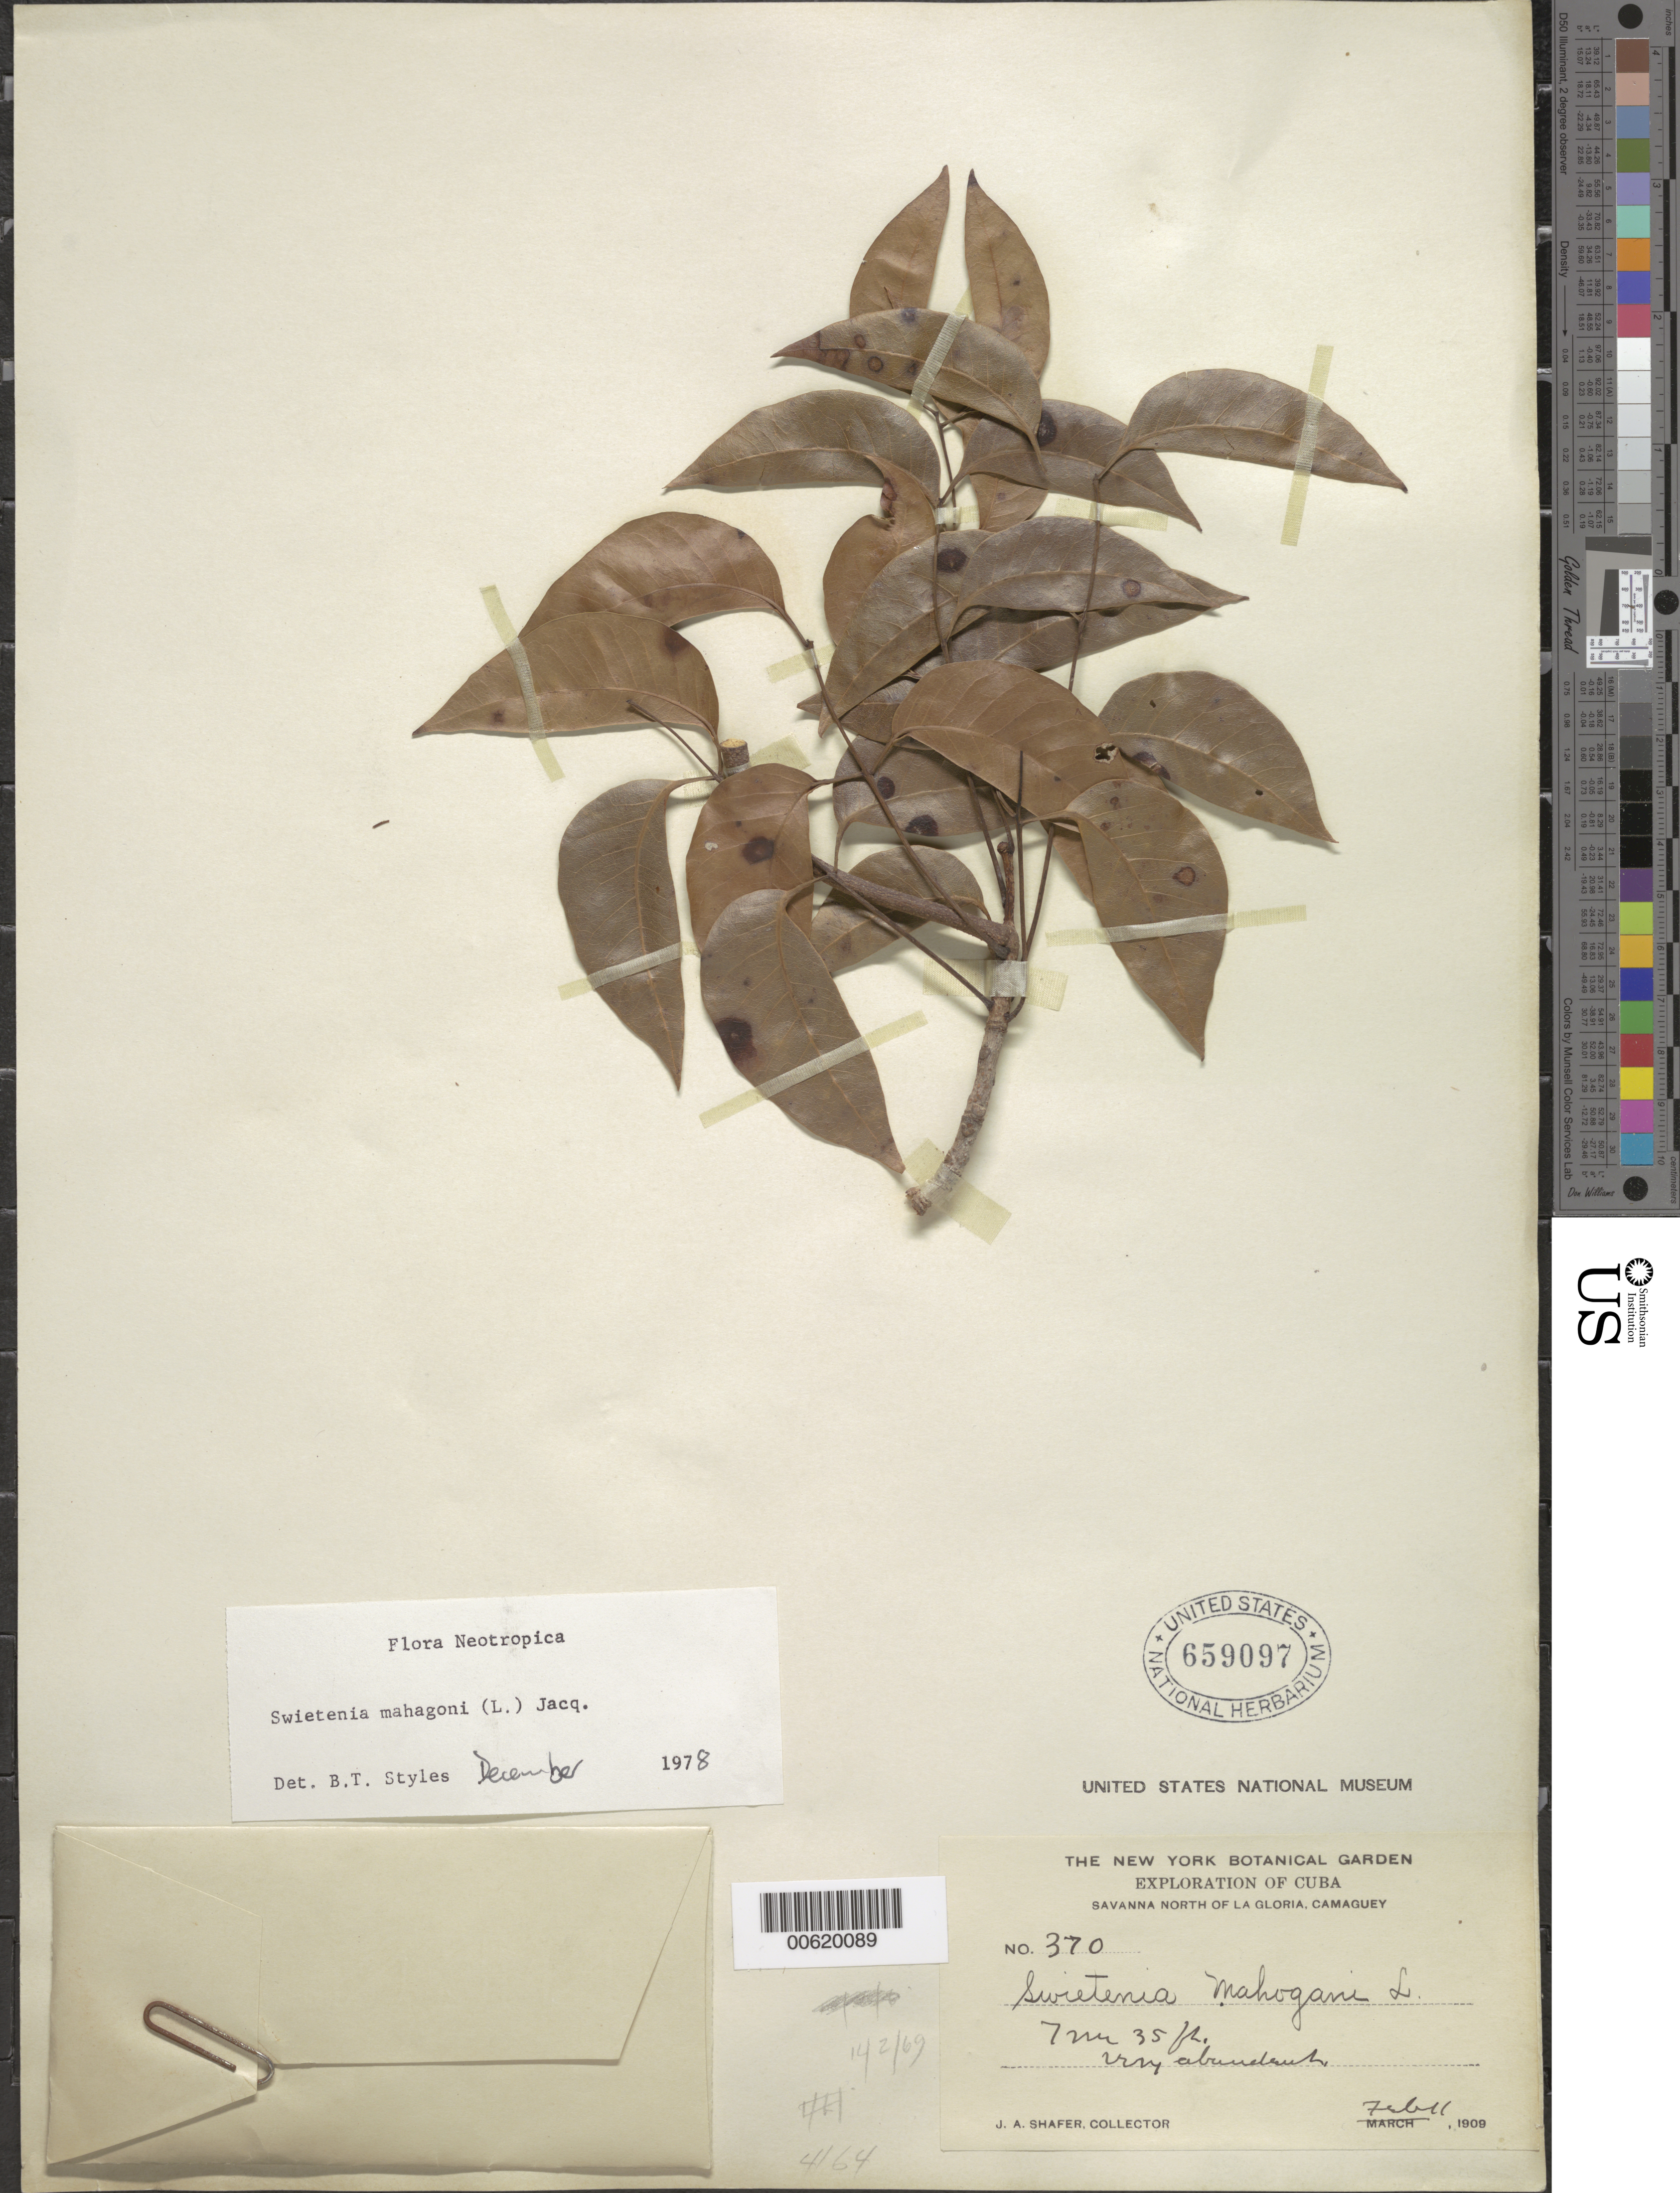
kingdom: Plantae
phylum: Tracheophyta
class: Magnoliopsida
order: Sapindales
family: Meliaceae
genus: Swietenia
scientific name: Swietenia mahagoni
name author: (L.) Jacq.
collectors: J. A. Shafer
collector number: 370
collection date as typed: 11 Feb 1909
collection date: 1909-02-11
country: Cuba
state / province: Camagüey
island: Greater Antilles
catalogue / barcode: US 659097